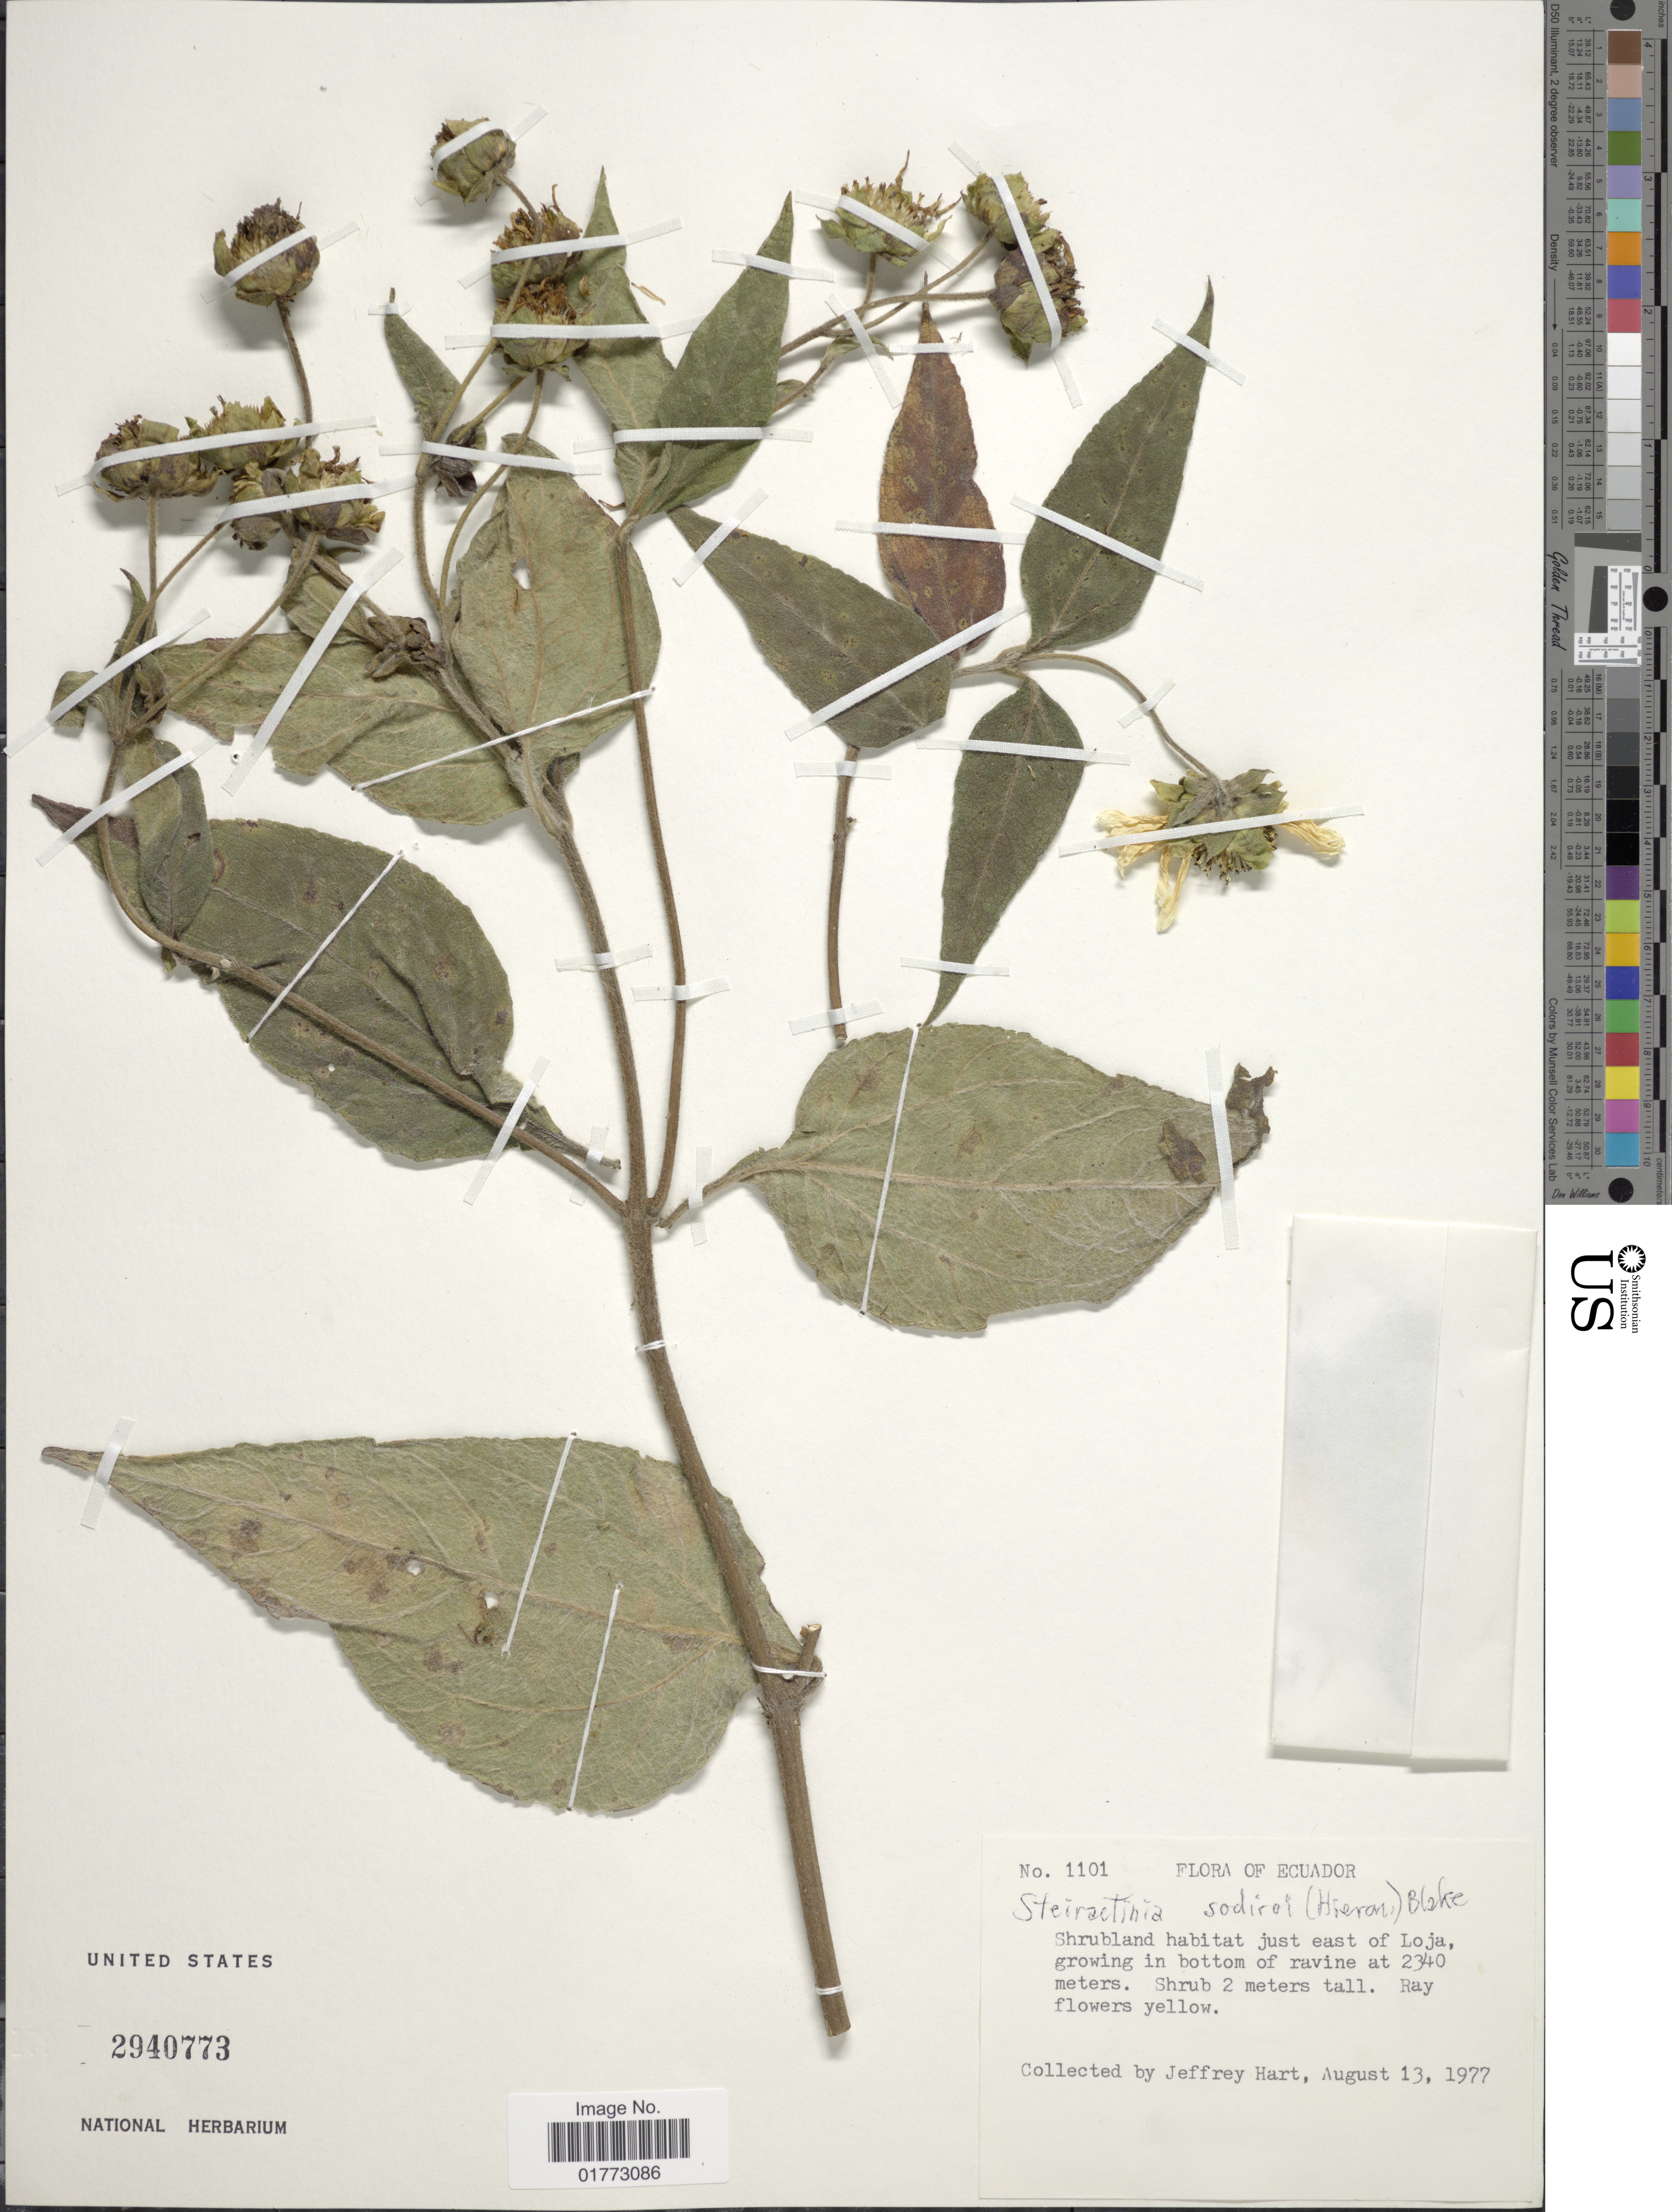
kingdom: Plantae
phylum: Tracheophyta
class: Magnoliopsida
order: Asterales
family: Asteraceae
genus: Steiractinia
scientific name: Steiractinia sodiroi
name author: (Hieron. ex Sodiro) S.F. Blake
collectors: J. A. Hart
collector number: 1101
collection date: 1977-08-13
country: Ecuador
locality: Just east of Loja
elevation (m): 2340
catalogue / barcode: US 2940773